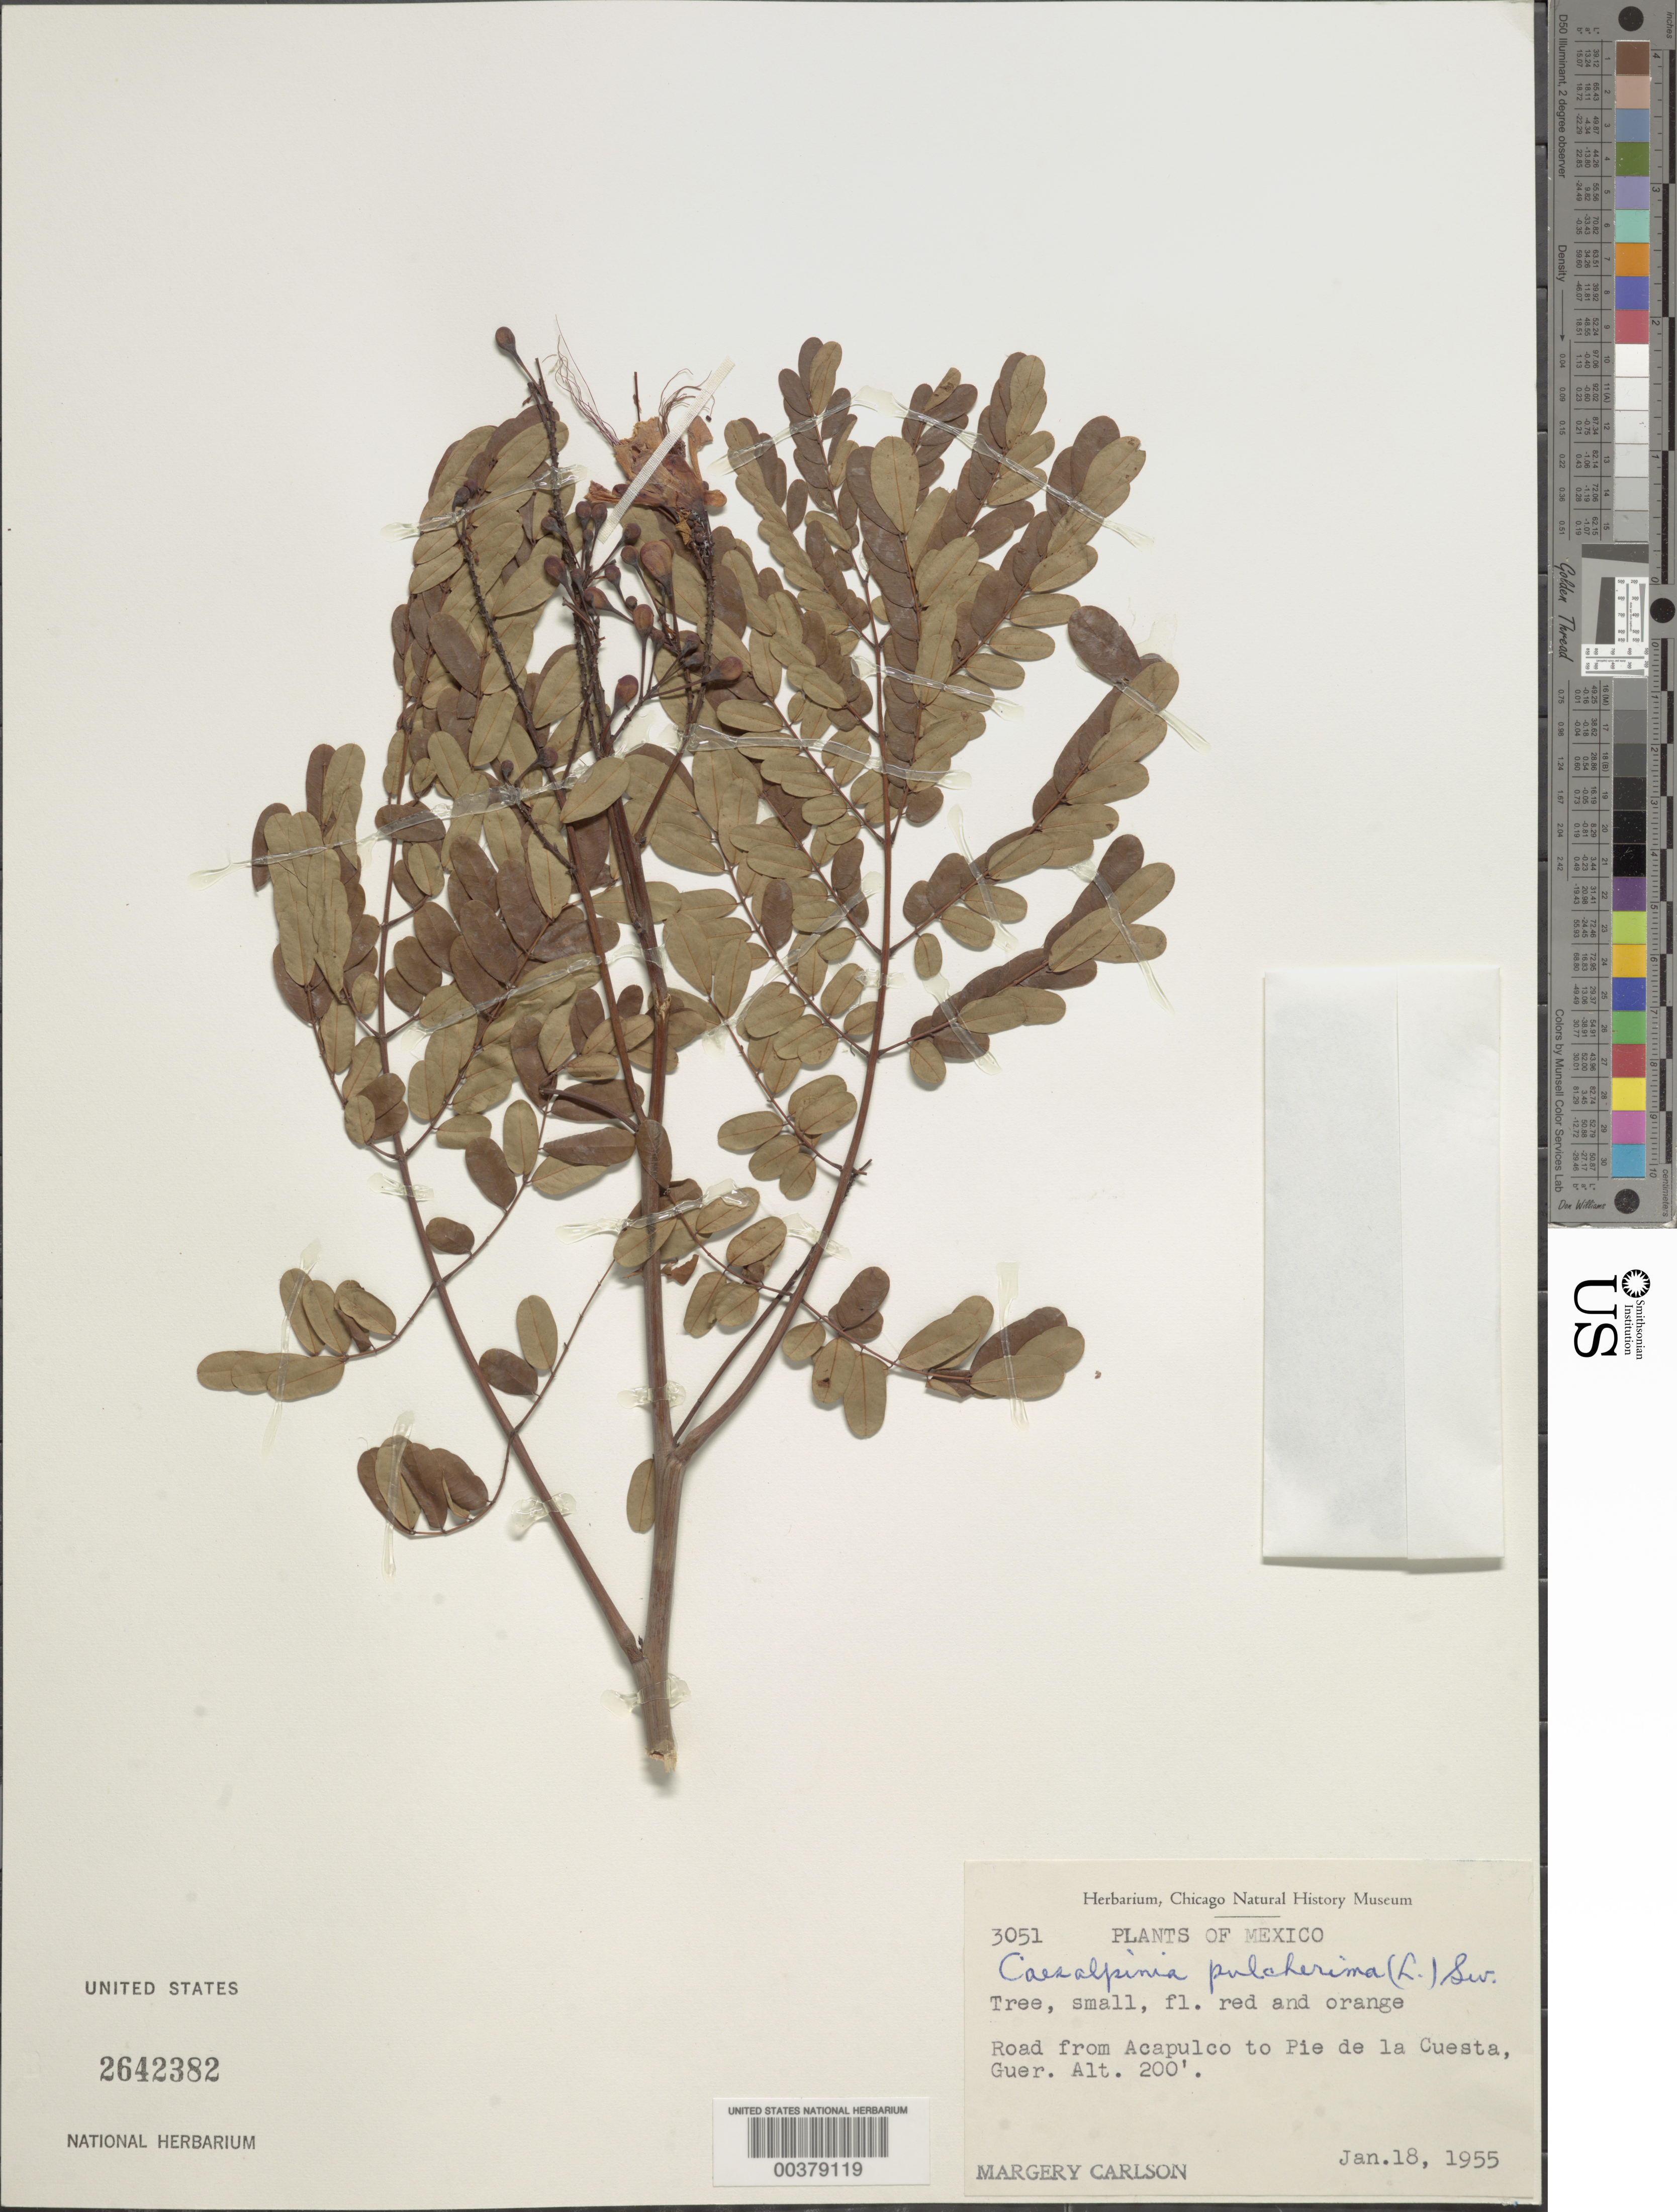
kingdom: Plantae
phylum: Tracheophyta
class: Magnoliopsida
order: Fabales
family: Fabaceae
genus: Caesalpinia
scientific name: Caesalpinia pulcherrima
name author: (L.) Sw.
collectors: M. Carlson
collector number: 3051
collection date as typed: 18 Jan 1955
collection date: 1955-01-18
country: Mexico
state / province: Guerrero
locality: Road from Acapulco to Pie de La Cuesta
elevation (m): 61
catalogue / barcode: US 2642382